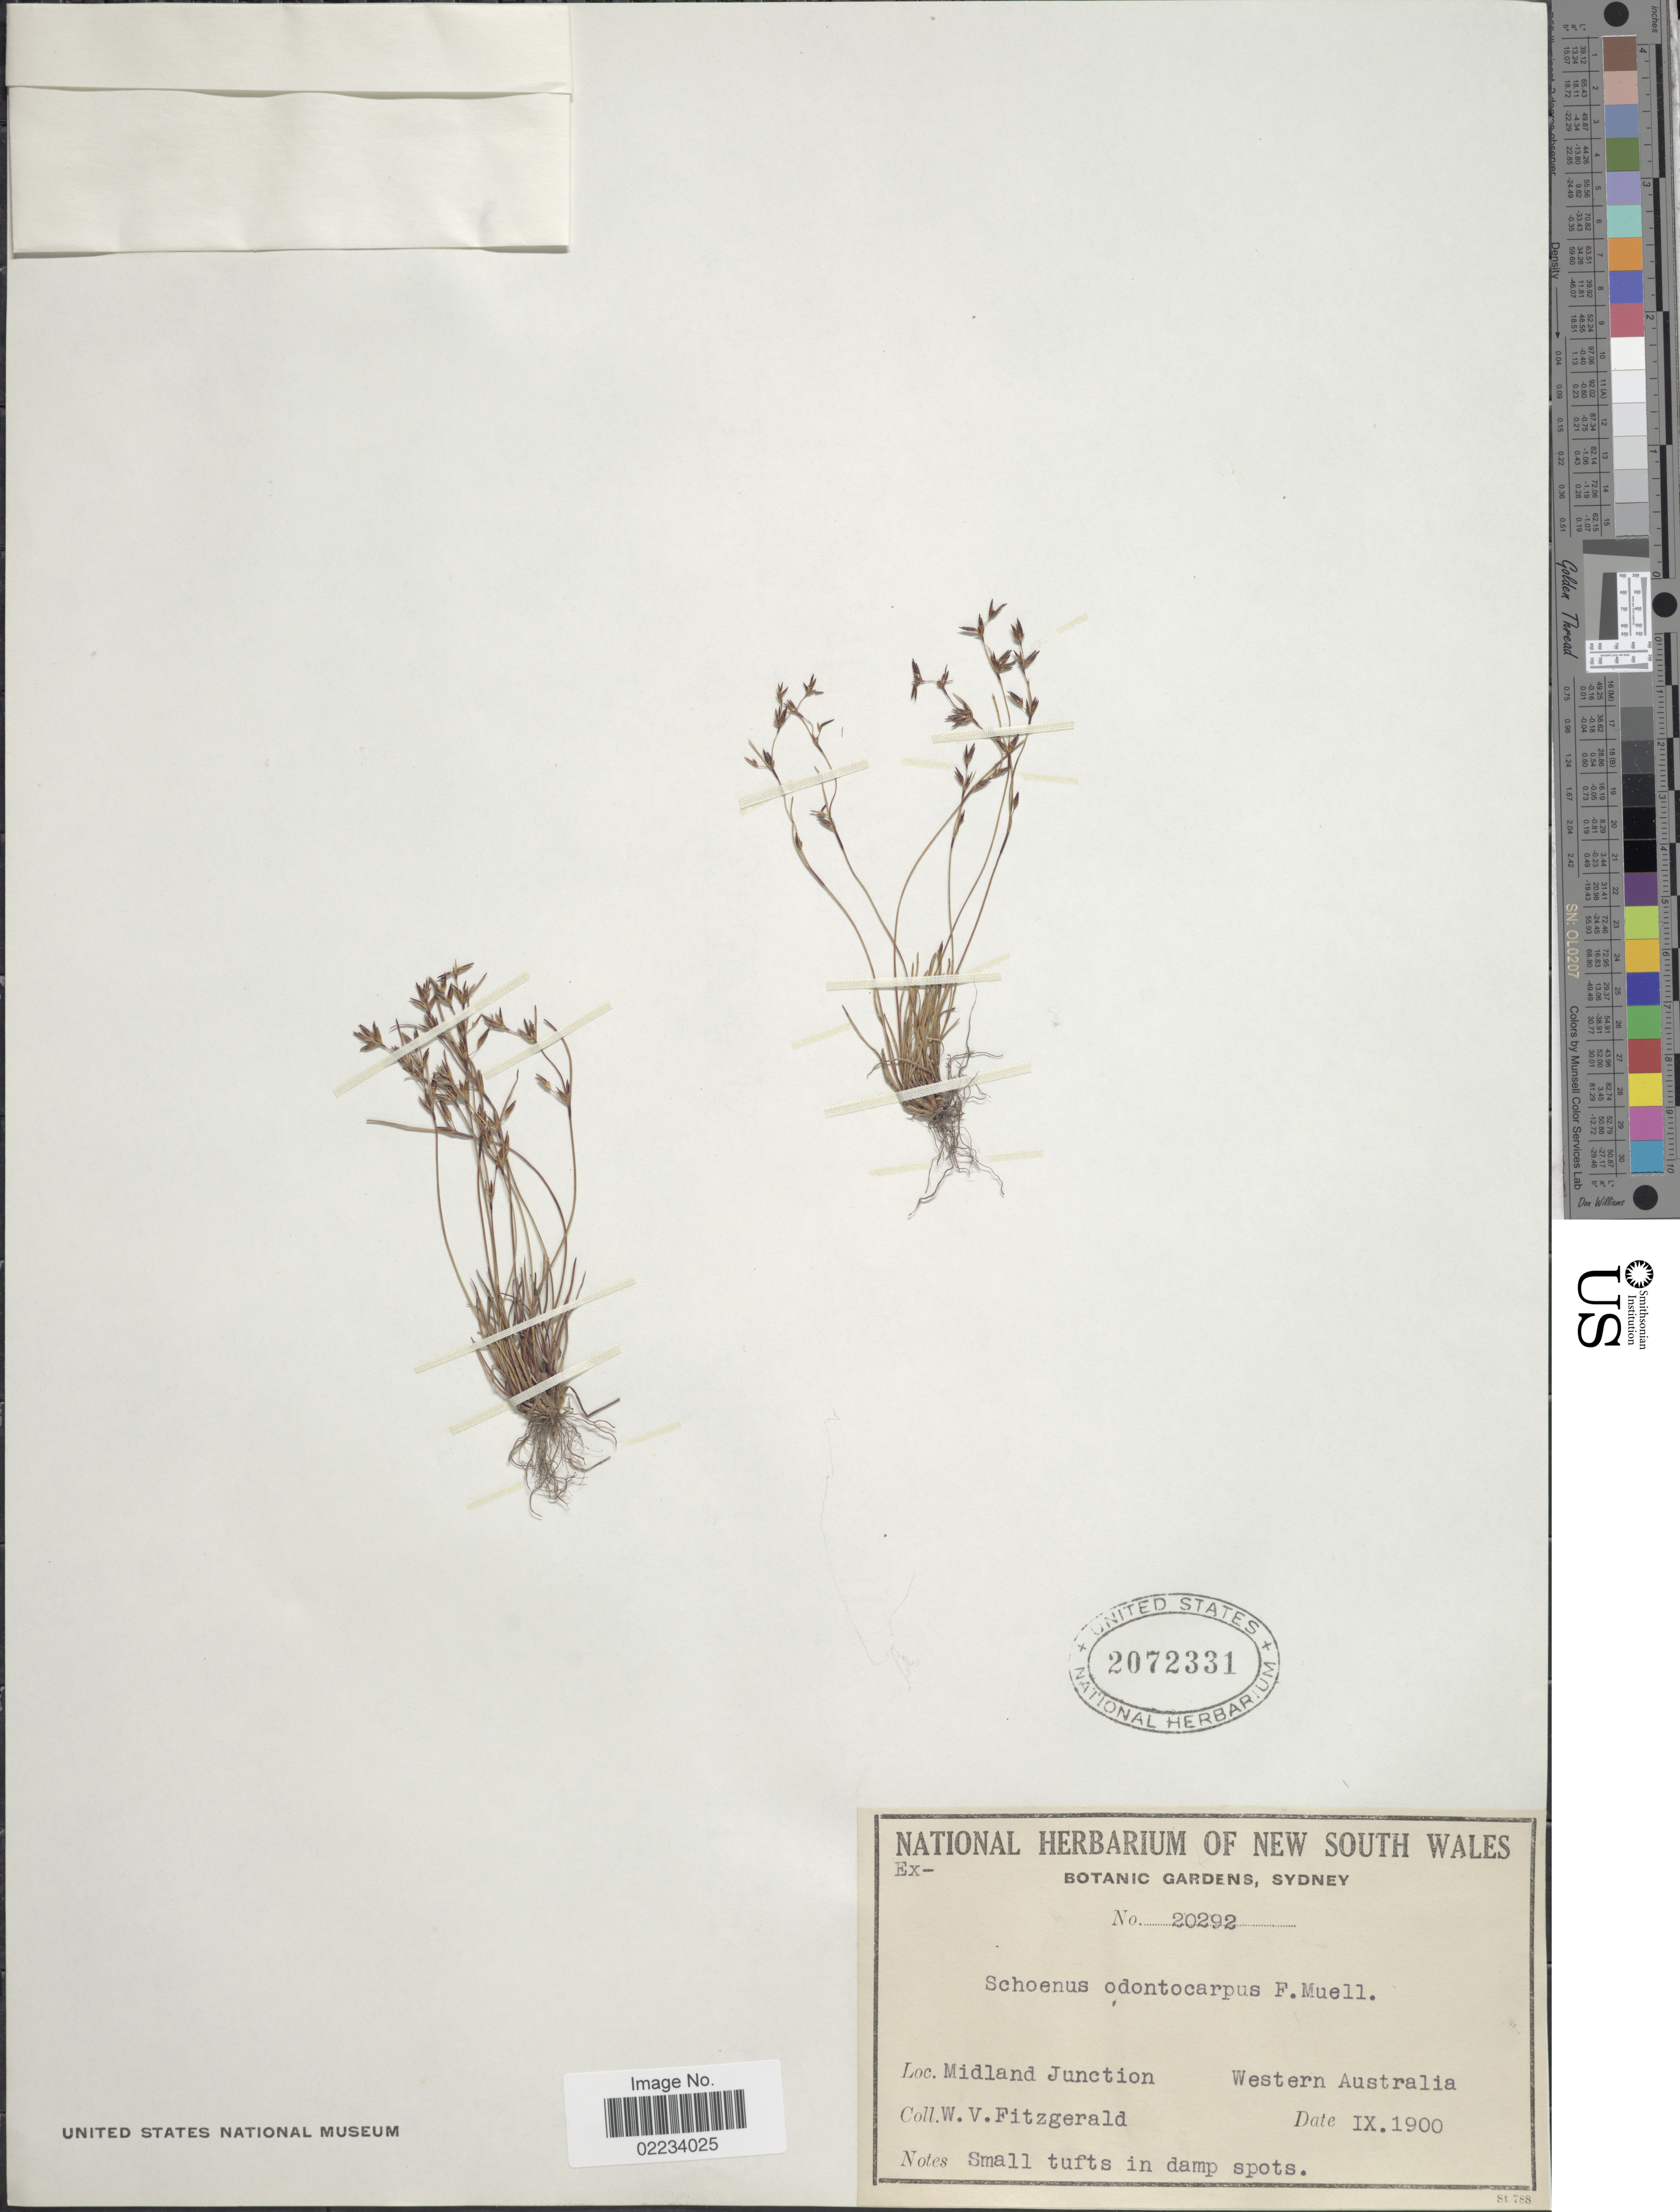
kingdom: Plantae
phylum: Tracheophyta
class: Liliopsida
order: Poales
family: Cyperaceae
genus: Schoenus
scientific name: Schoenus odontocarpus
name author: F. Muell.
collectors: W. Fitzgerald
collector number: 20292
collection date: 1900-09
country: Australia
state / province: Western Australia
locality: Midland Junction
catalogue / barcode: US 2072331